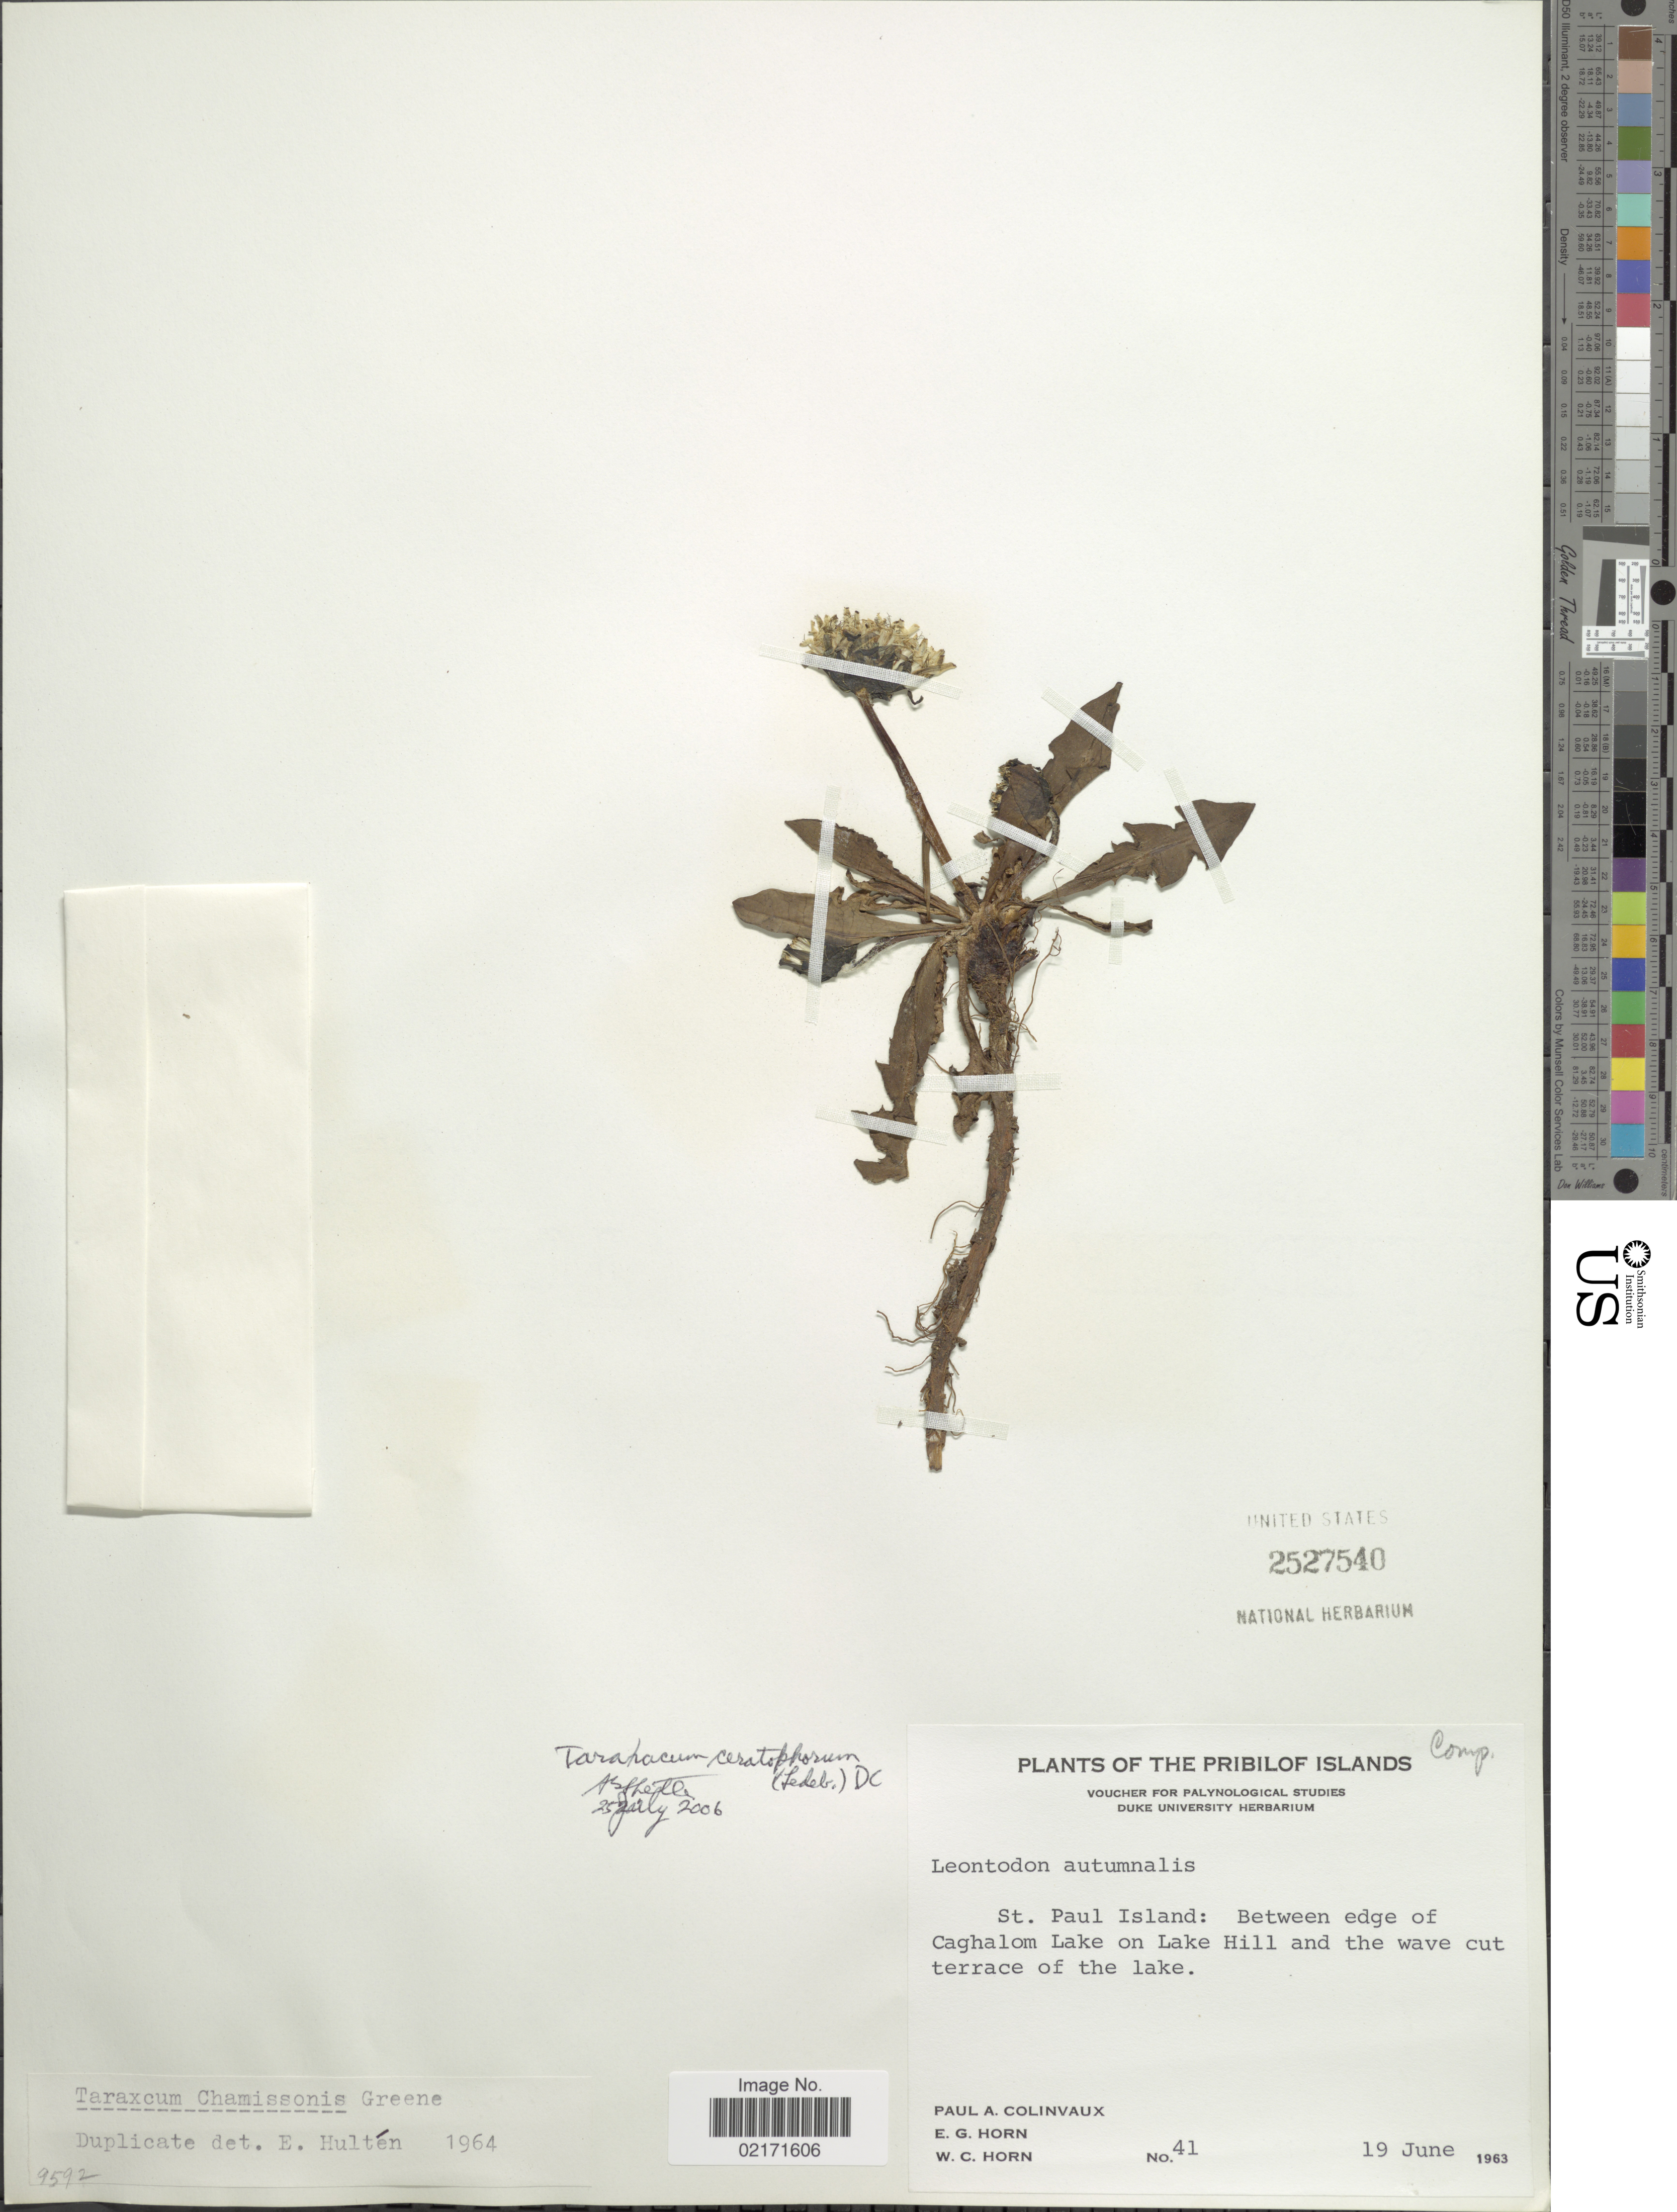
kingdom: Plantae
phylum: Tracheophyta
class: Magnoliopsida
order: Asterales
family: Asteraceae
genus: Taraxacum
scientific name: Taraxacum ceratophorum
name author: (Ledeb.) DC.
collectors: P. Colinvaux, E. Horn & W. Horn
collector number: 41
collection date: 1963-06-19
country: United States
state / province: Alaska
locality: Pribilof Islands. St. Paul Island: Between edge of Caghalom Lake on Lake Hill and the wave cut terrace of the lake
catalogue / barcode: US 2527540